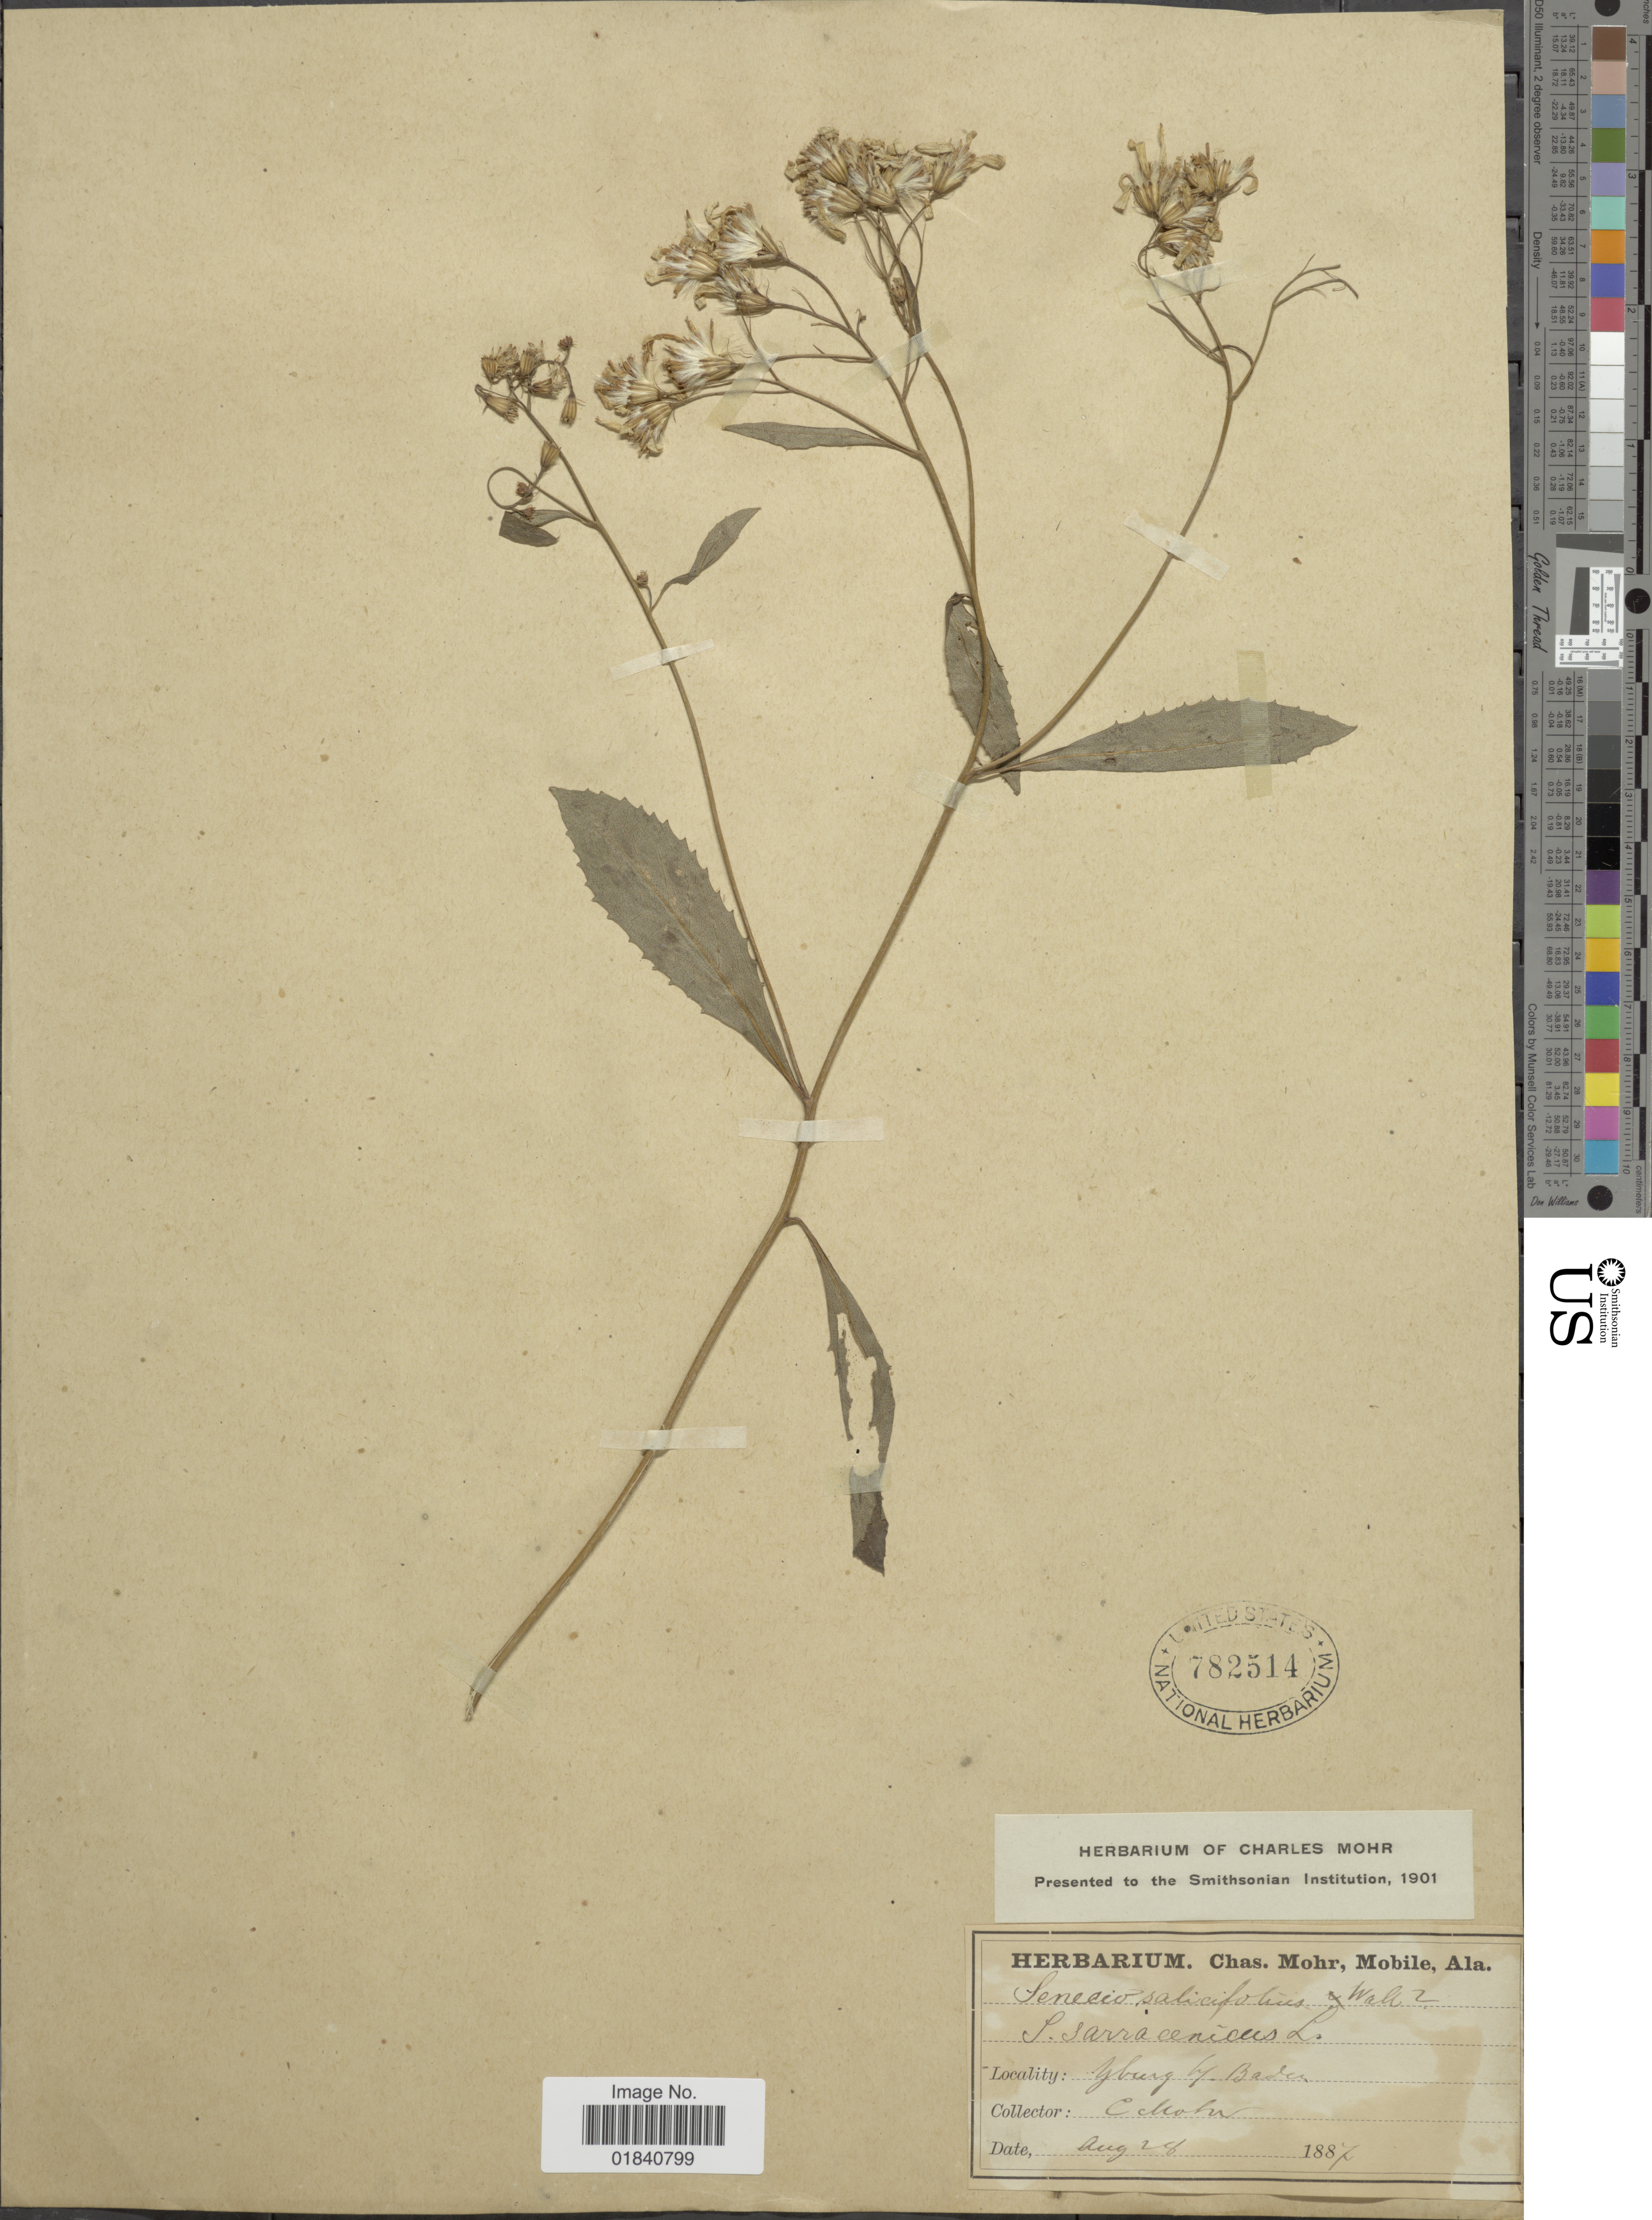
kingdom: Plantae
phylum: Tracheophyta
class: Magnoliopsida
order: Asterales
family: Asteraceae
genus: Senecio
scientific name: Senecio sarracenicus var. sarracenicus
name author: L.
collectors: C. T. Mohr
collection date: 1887-08-28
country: Germany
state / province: Baden-württemberg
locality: Yburg. Baden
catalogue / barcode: US 782514